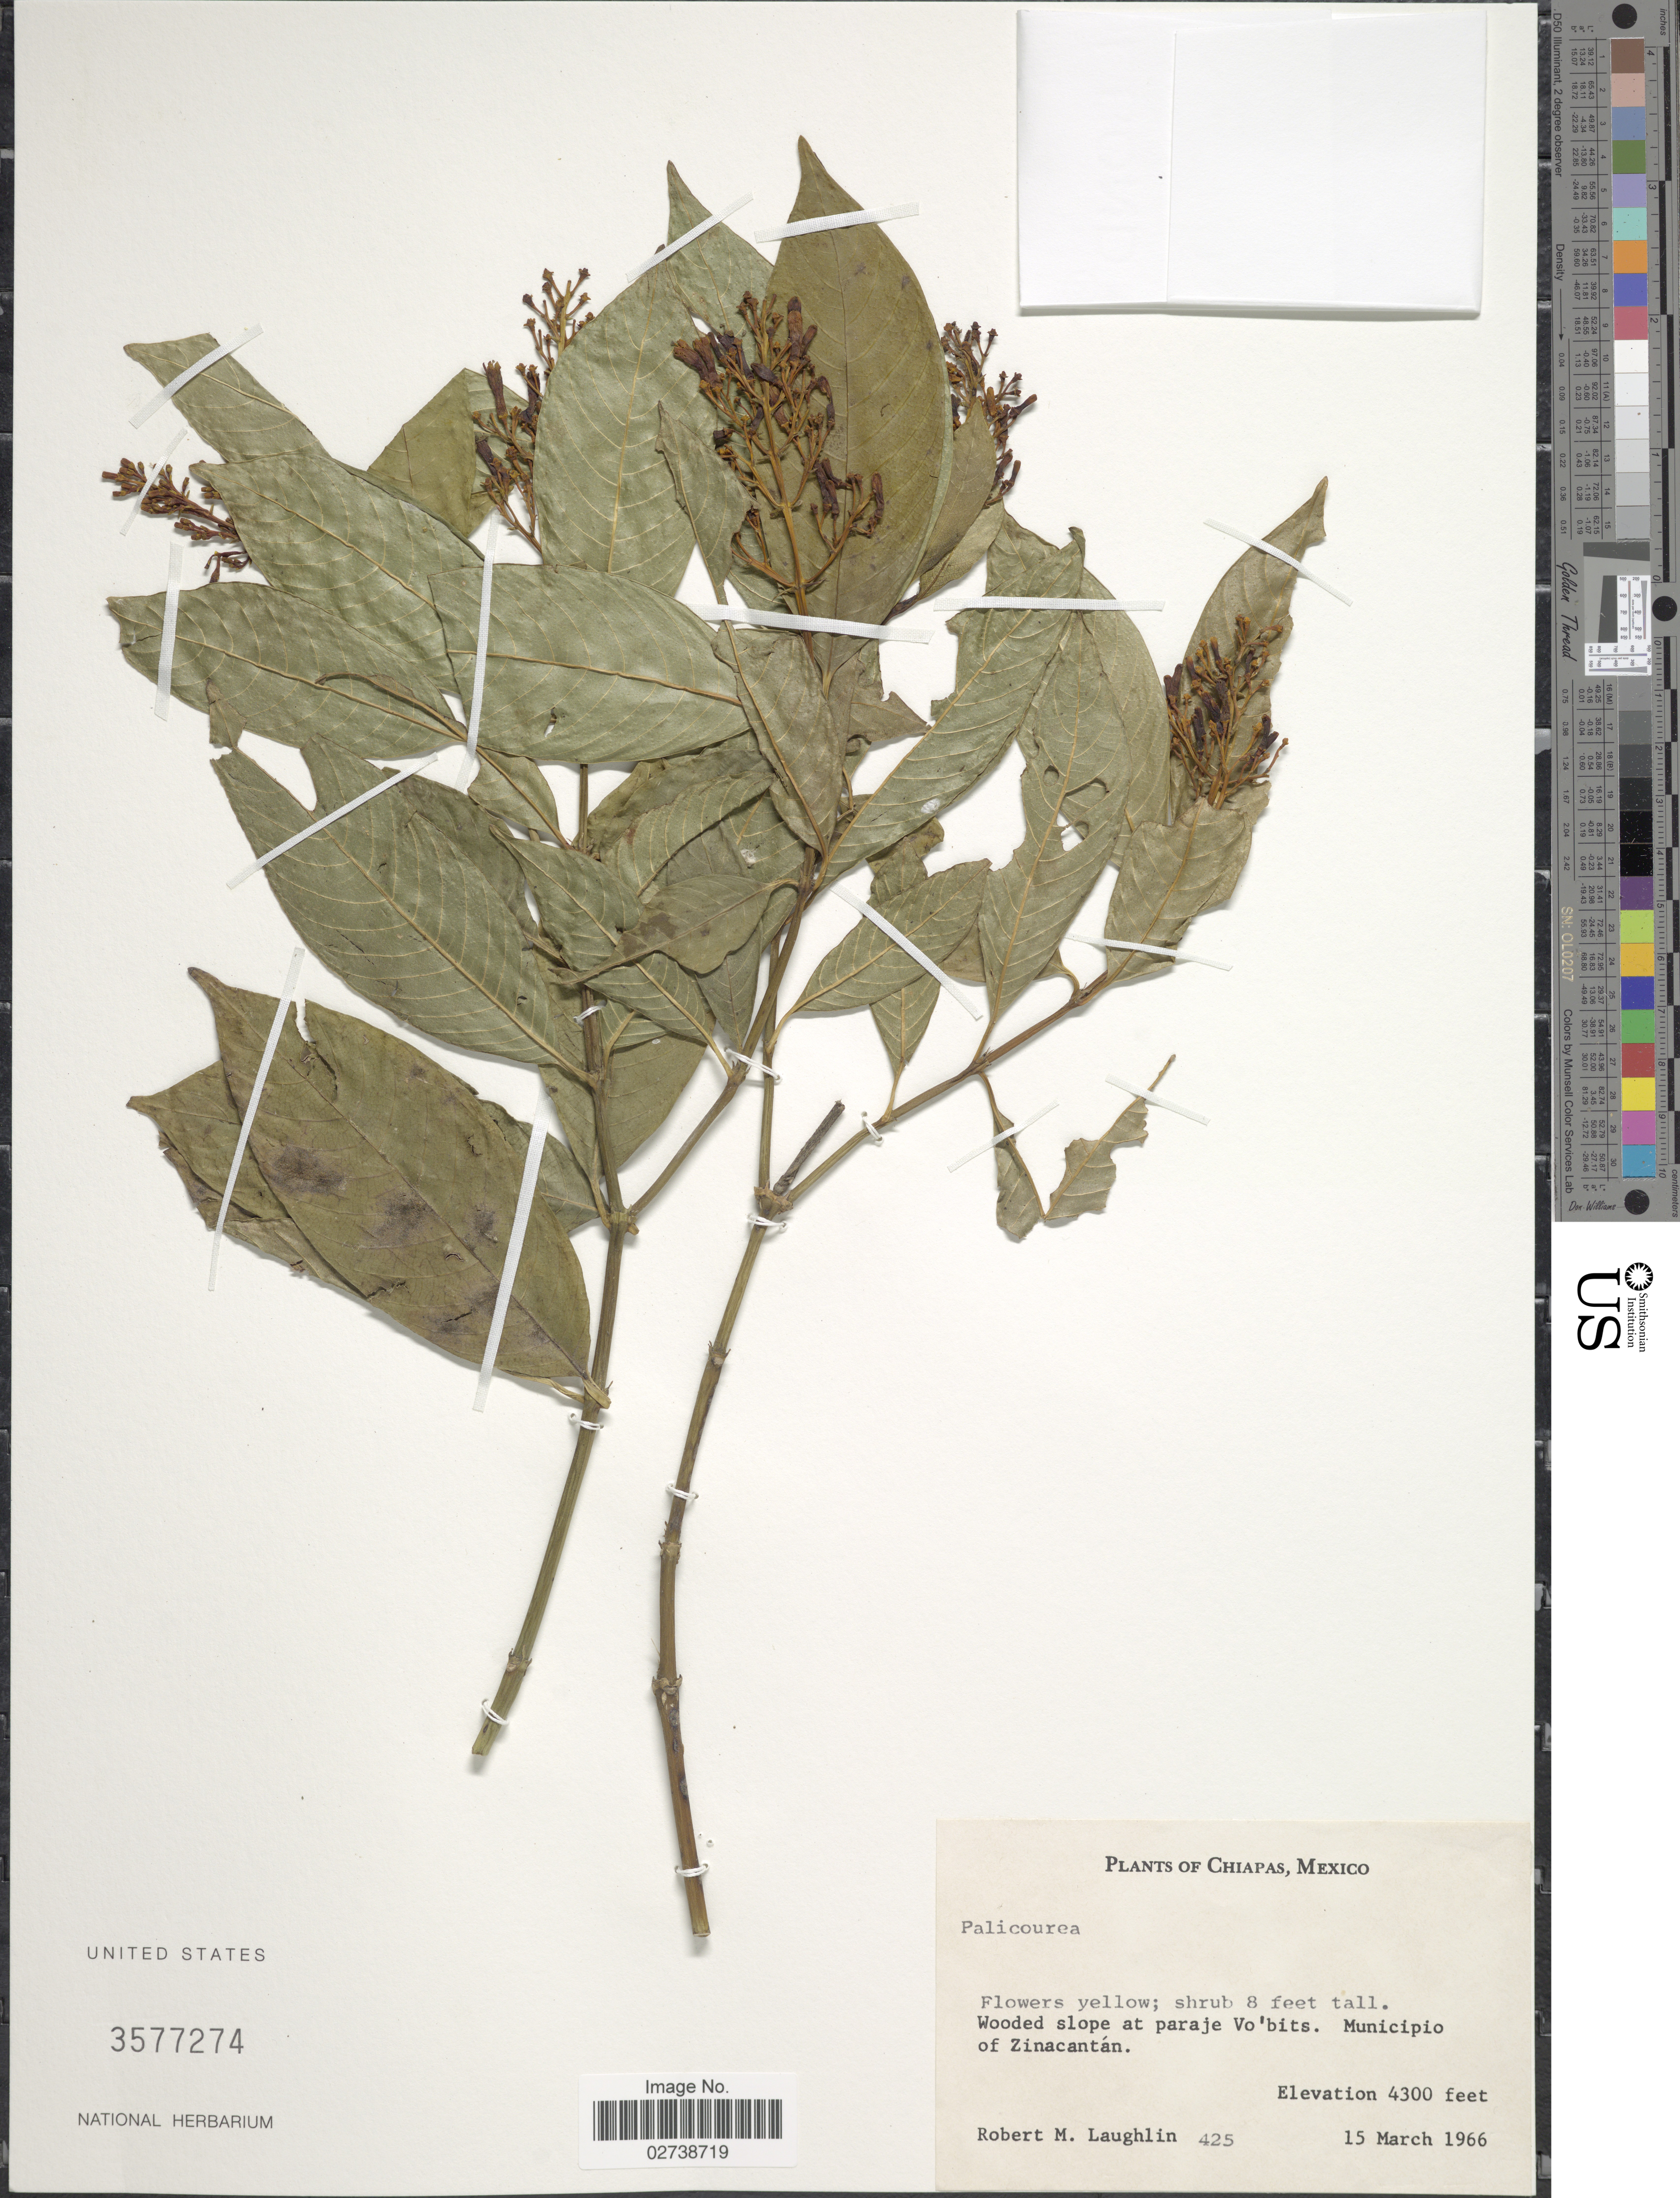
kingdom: Plantae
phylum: Tracheophyta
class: Magnoliopsida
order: Gentianales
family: Rubiaceae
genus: Palicourea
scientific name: Palicourea sp.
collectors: R. M. Laughlin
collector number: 425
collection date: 1966-03-15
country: Mexico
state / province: Chiapas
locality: Wooded slope at paraje Vo'bits. Municipio of Zinacantán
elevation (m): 1311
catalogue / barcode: US 3577274